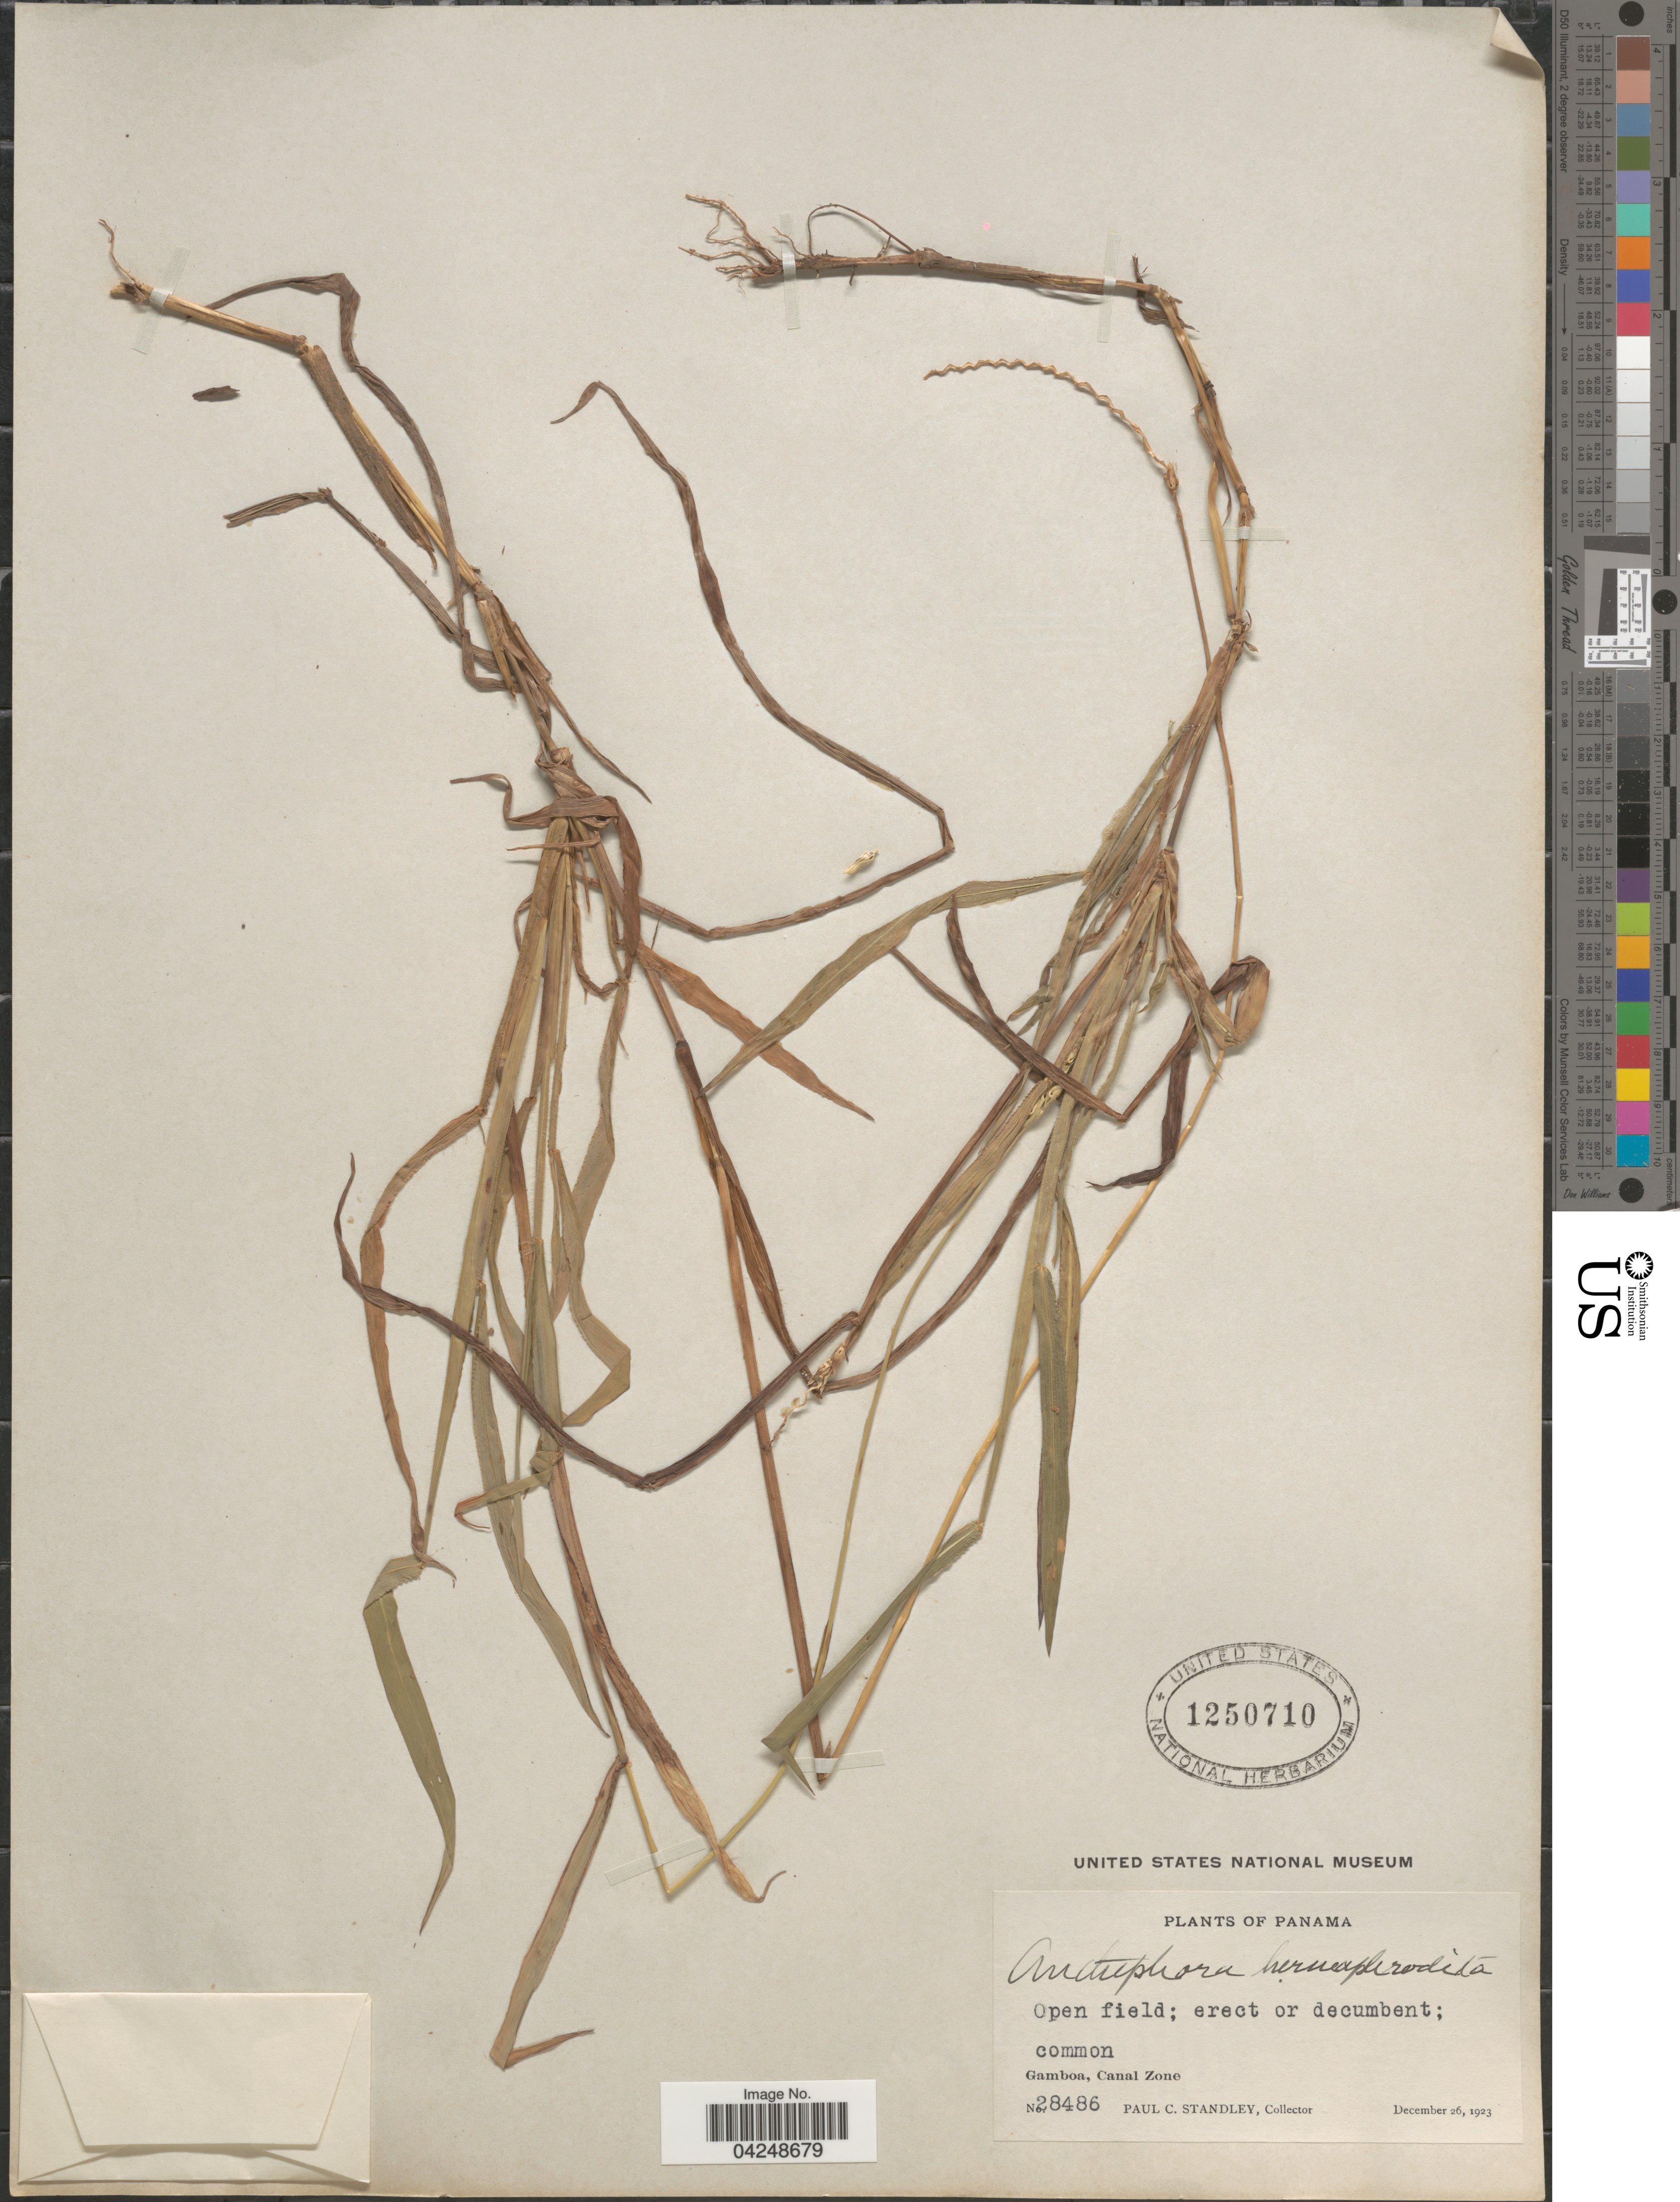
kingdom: Plantae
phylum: Tracheophyta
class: Liliopsida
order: Poales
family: Poaceae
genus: Anthephora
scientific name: Anthephora hermaphrodita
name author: (L.) Kuntze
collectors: P. C. Standley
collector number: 28486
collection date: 1923-12-26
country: Panama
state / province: Colón / Panamá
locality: Gamboa, Canal Zone.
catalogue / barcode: US 1250710